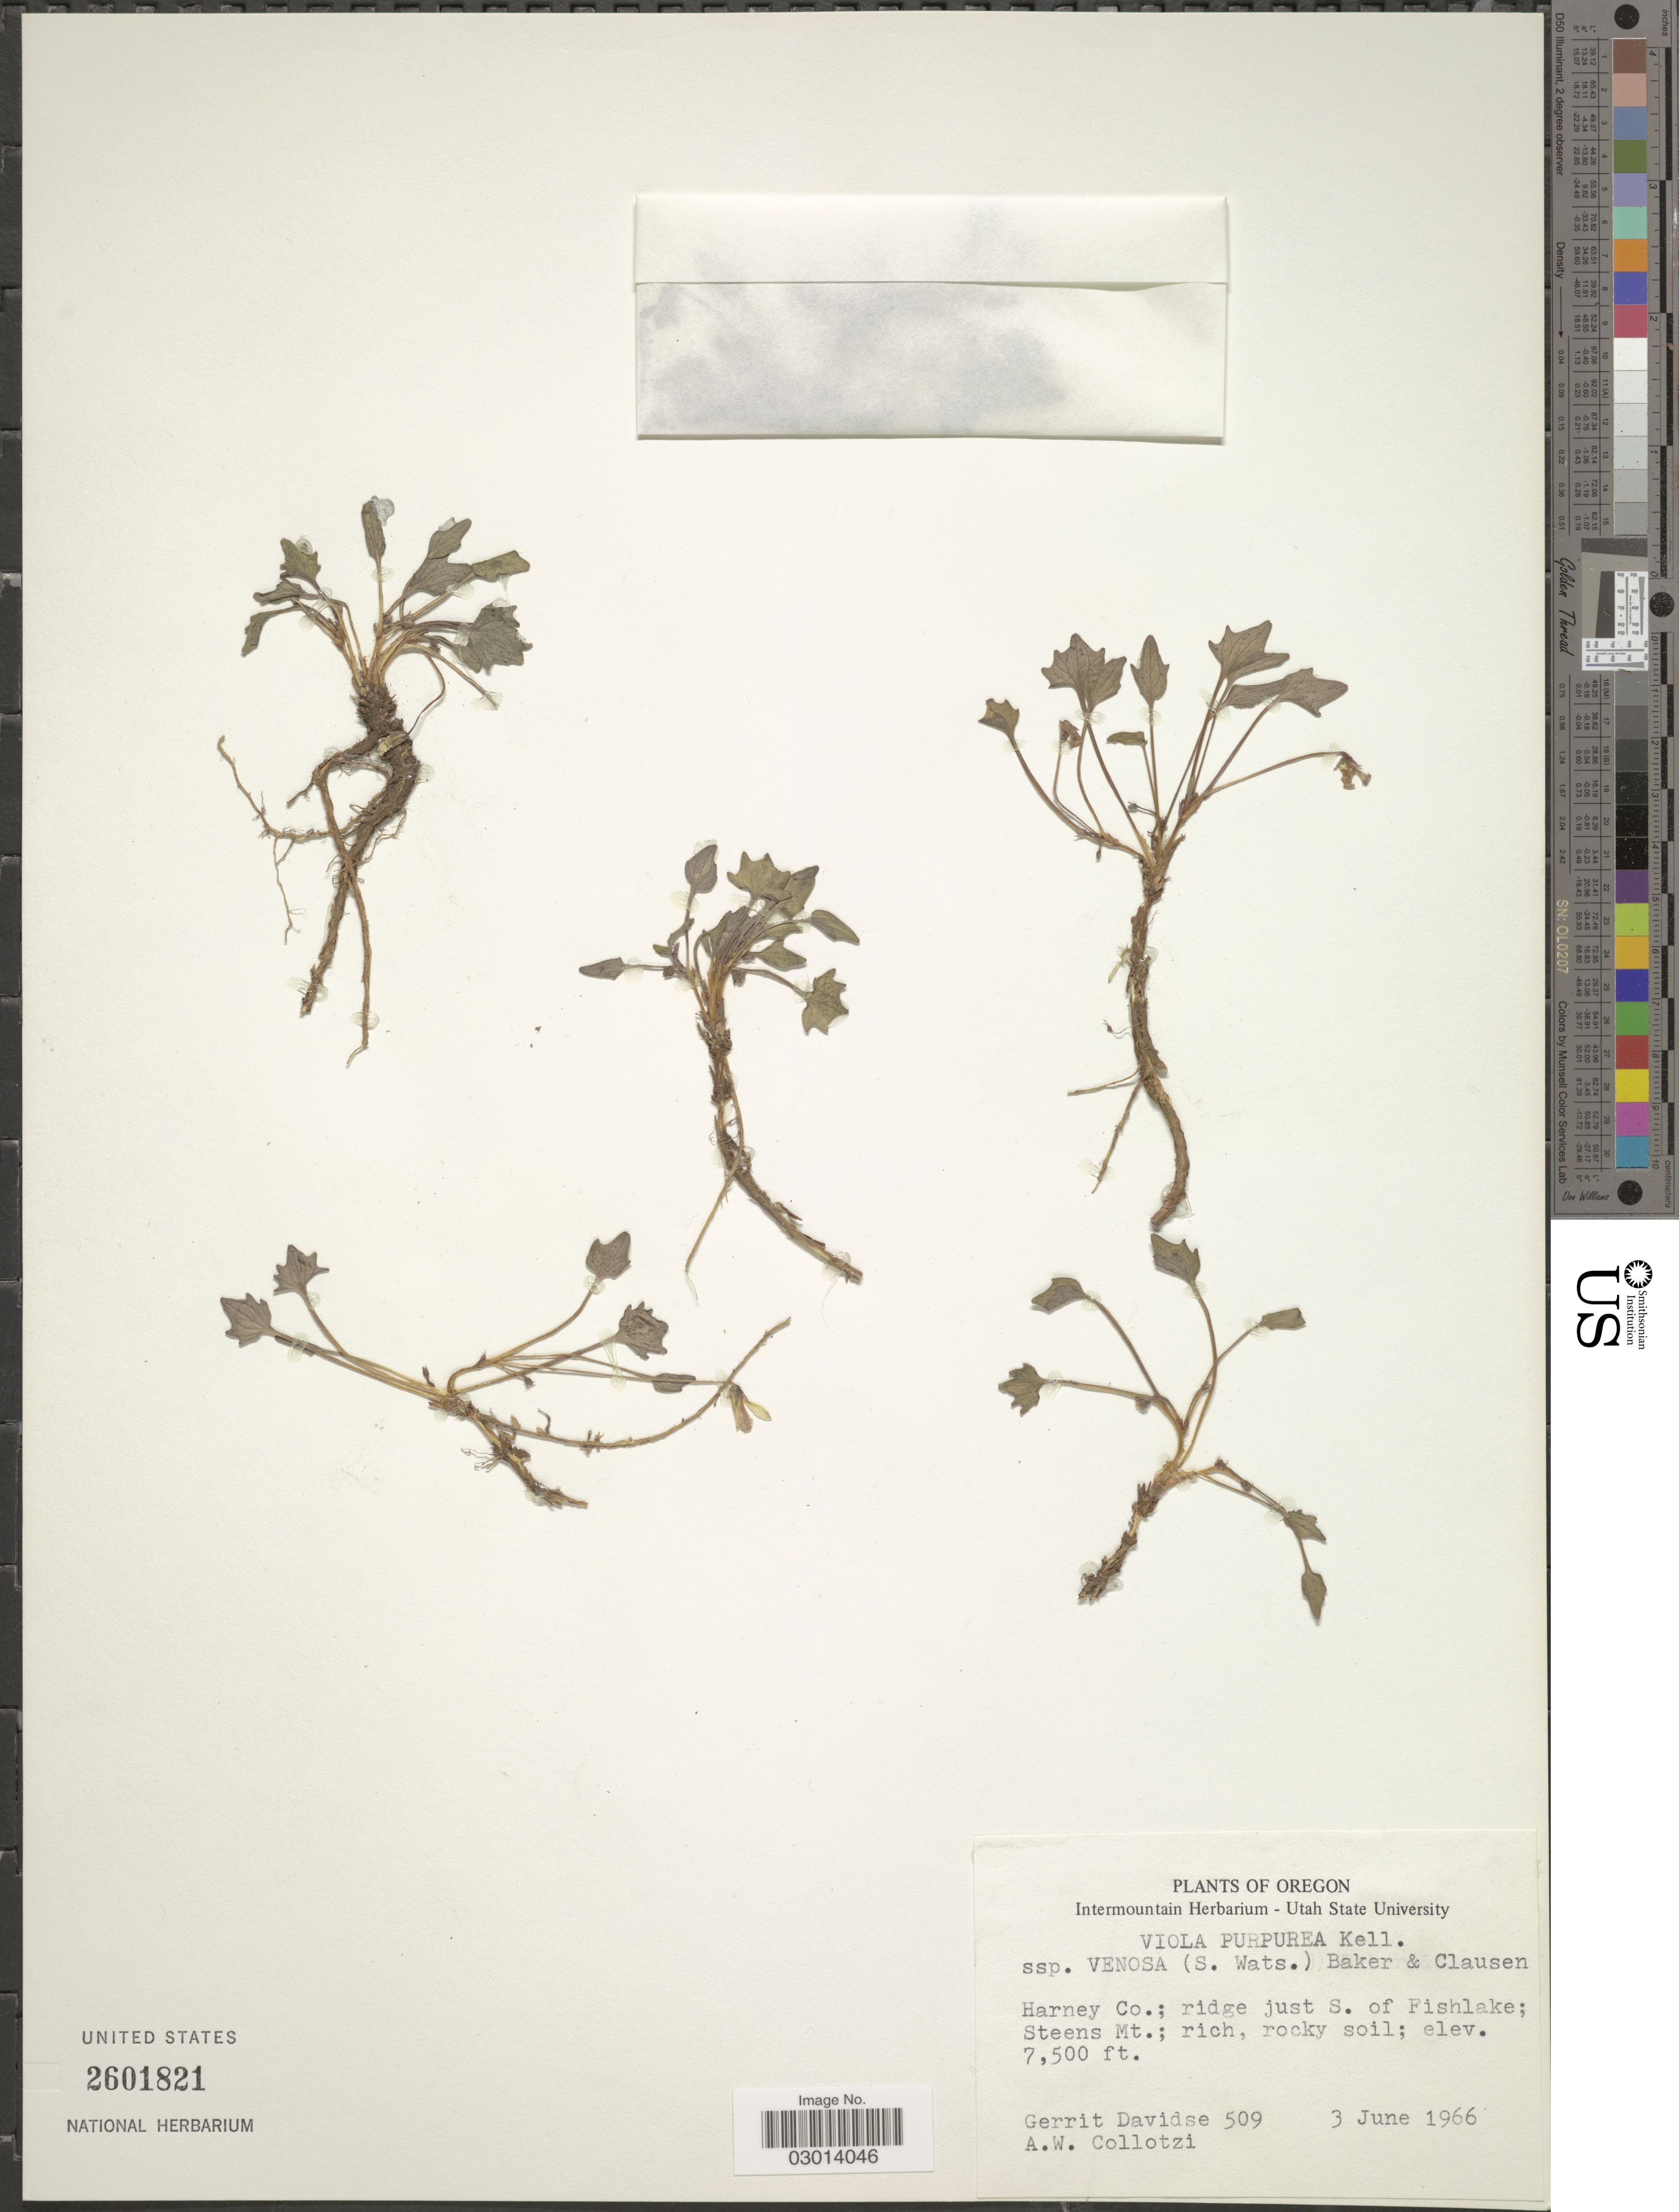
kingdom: Plantae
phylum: Tracheophyta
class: Magnoliopsida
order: Malpighiales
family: Violaceae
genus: Viola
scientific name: Viola purpurea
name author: Kellogg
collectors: G. Davidse & A. W. Collotzi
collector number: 509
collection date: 1966-06-03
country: United States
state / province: Oregon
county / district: Harney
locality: Harney Co.; ridge just S. of Fishlake; Steens Mt.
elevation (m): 2286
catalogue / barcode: US 2601821